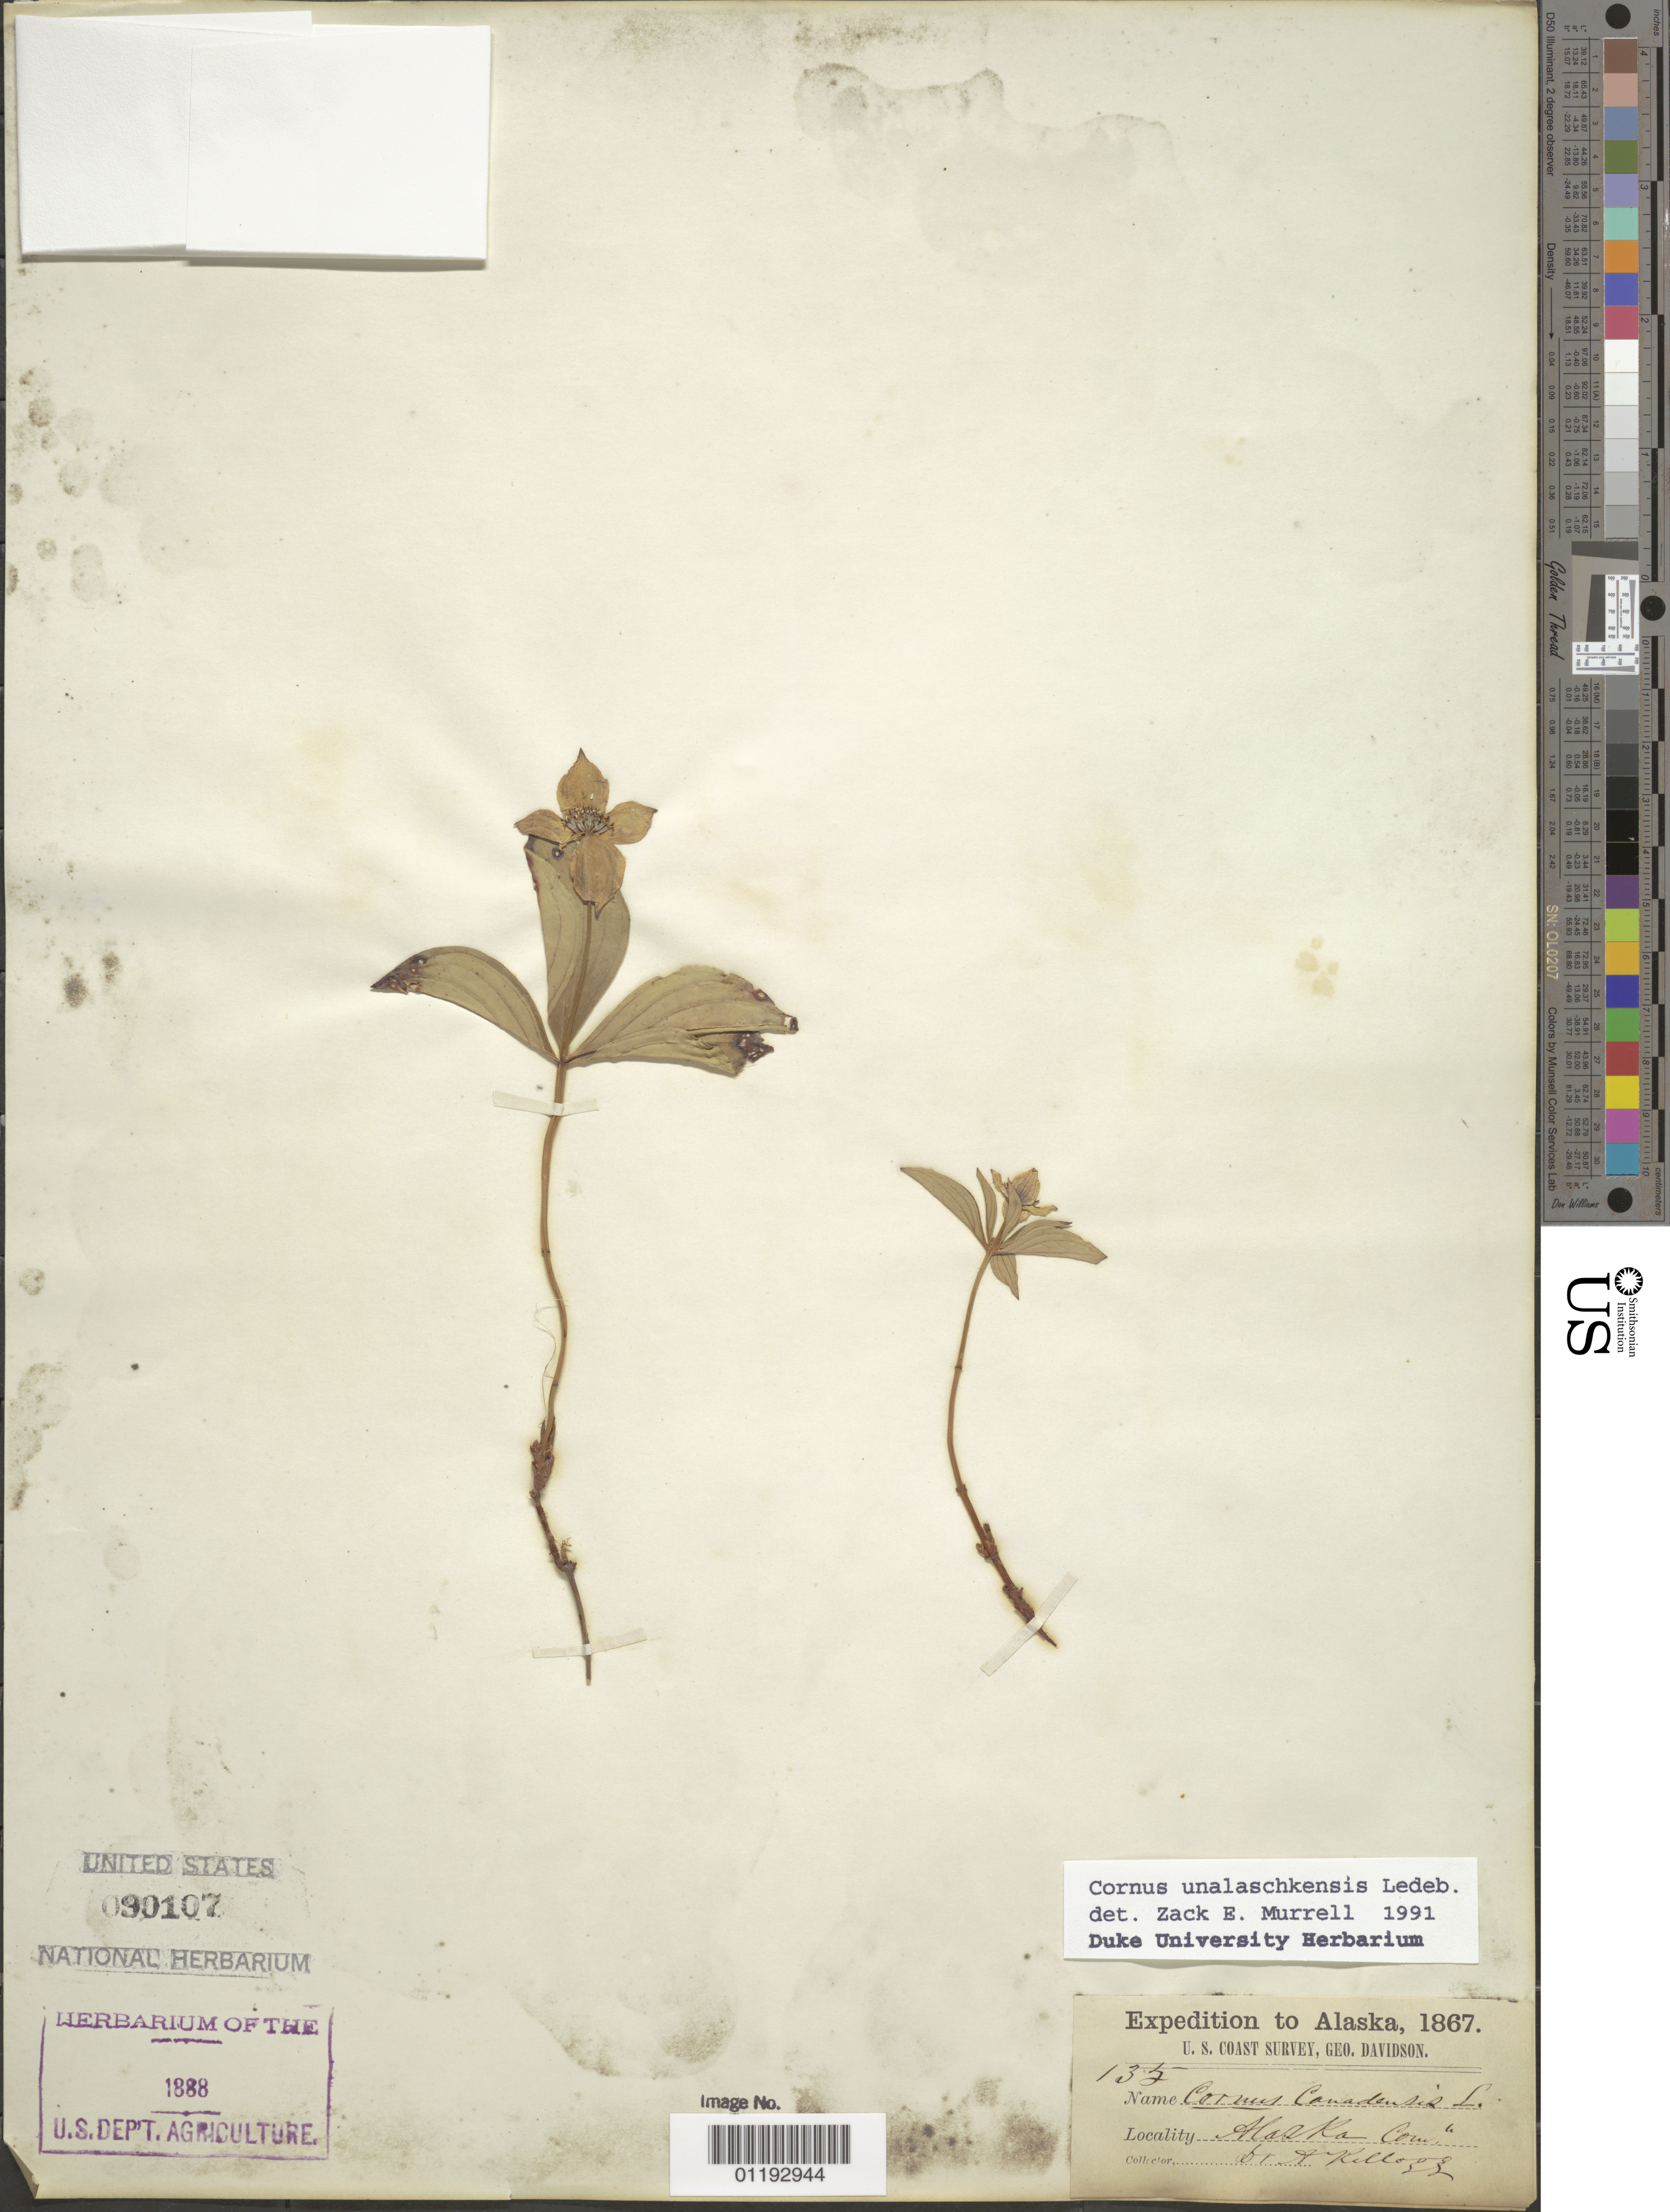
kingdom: Plantae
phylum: Tracheophyta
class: Magnoliopsida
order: Cornales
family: Cornaceae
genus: Cornus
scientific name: Cornus unalaschkensis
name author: Ledeb.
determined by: Murrell, Z. E.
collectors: A. Kellogg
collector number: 135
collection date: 1867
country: United States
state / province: Alaska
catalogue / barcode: US 90107